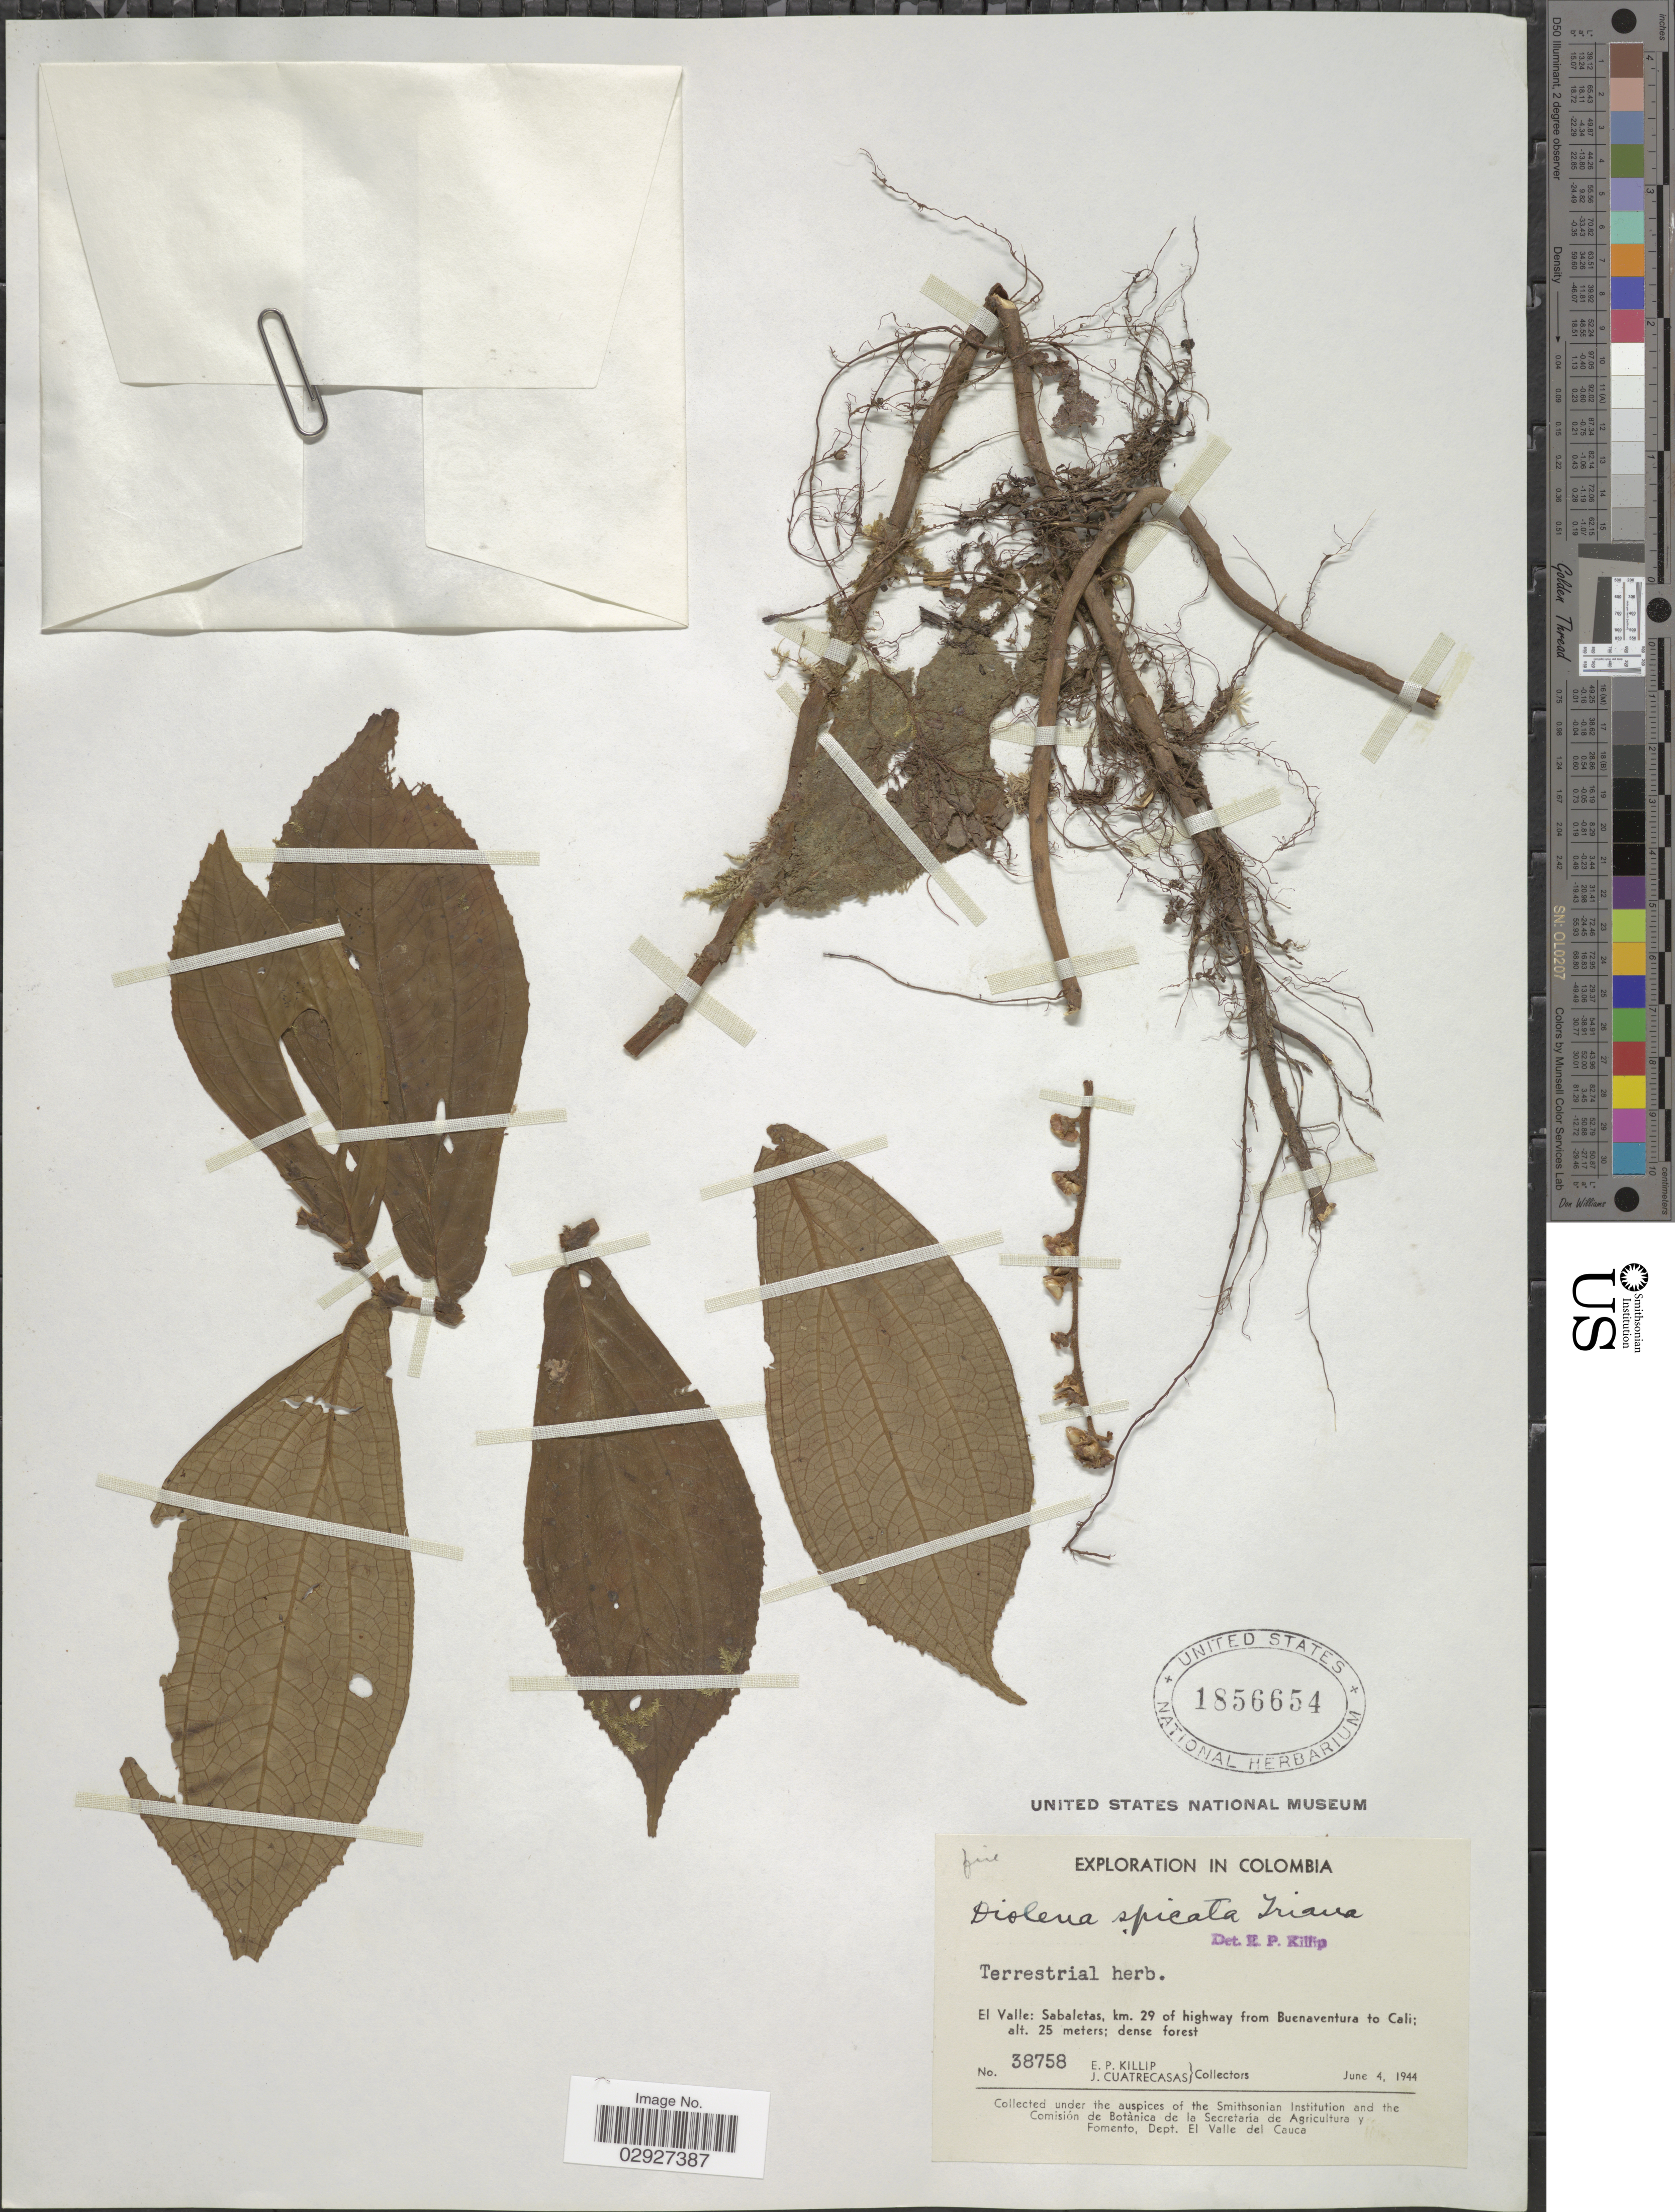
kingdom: Plantae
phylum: Tracheophyta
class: Magnoliopsida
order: Myrtales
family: Melastomataceae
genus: Triolena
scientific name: Triolena spicata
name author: (Triana) L.O. Williams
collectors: E. P. Killip & J. Cuatrecasas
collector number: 38758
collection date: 1944-06-04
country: Colombia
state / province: Valle del Cauca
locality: El Valle: Sabaletas, km. 29 of Highway from Buenaventura to Cali.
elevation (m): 25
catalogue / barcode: US 1856654